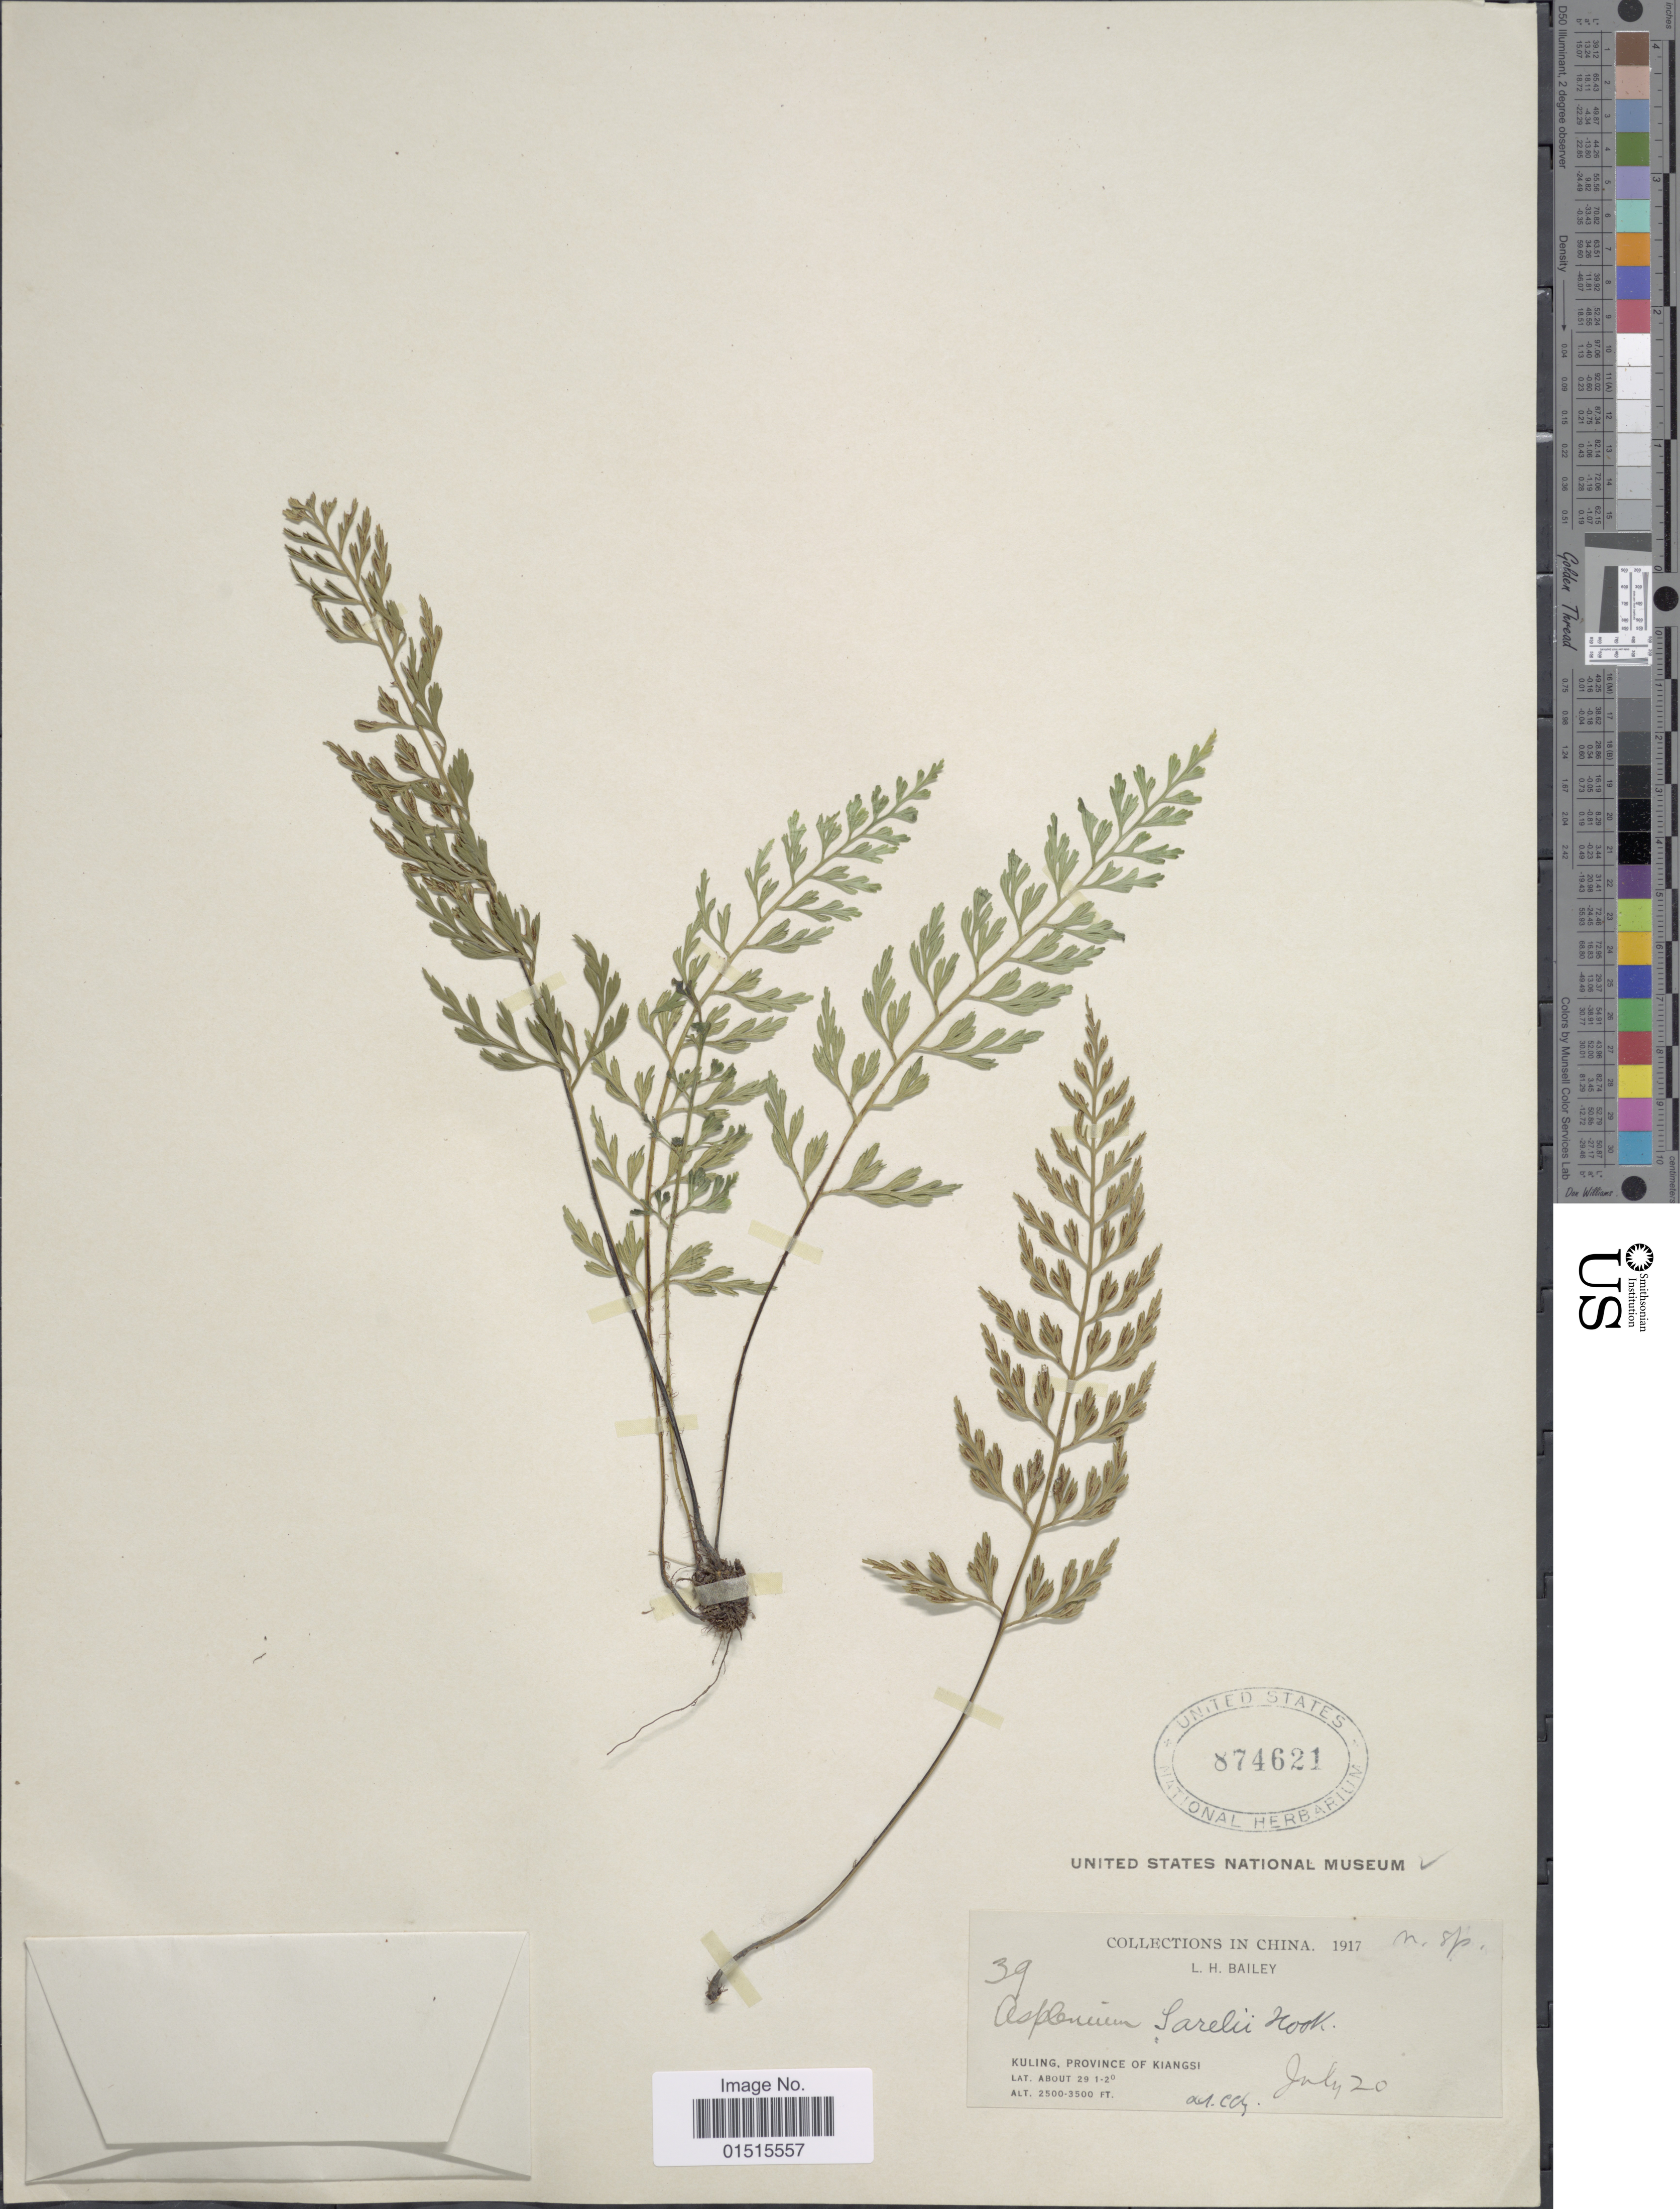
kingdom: Plantae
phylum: Tracheophyta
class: Polypodiopsida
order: Polypodiales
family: Aspleniaceae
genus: Asplenium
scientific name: Asplenium sarelii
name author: Hook.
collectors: L. H. Bailey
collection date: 1917-07-20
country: China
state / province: Jiangxi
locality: Kuling, Province of Kiangsi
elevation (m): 762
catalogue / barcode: US 874621